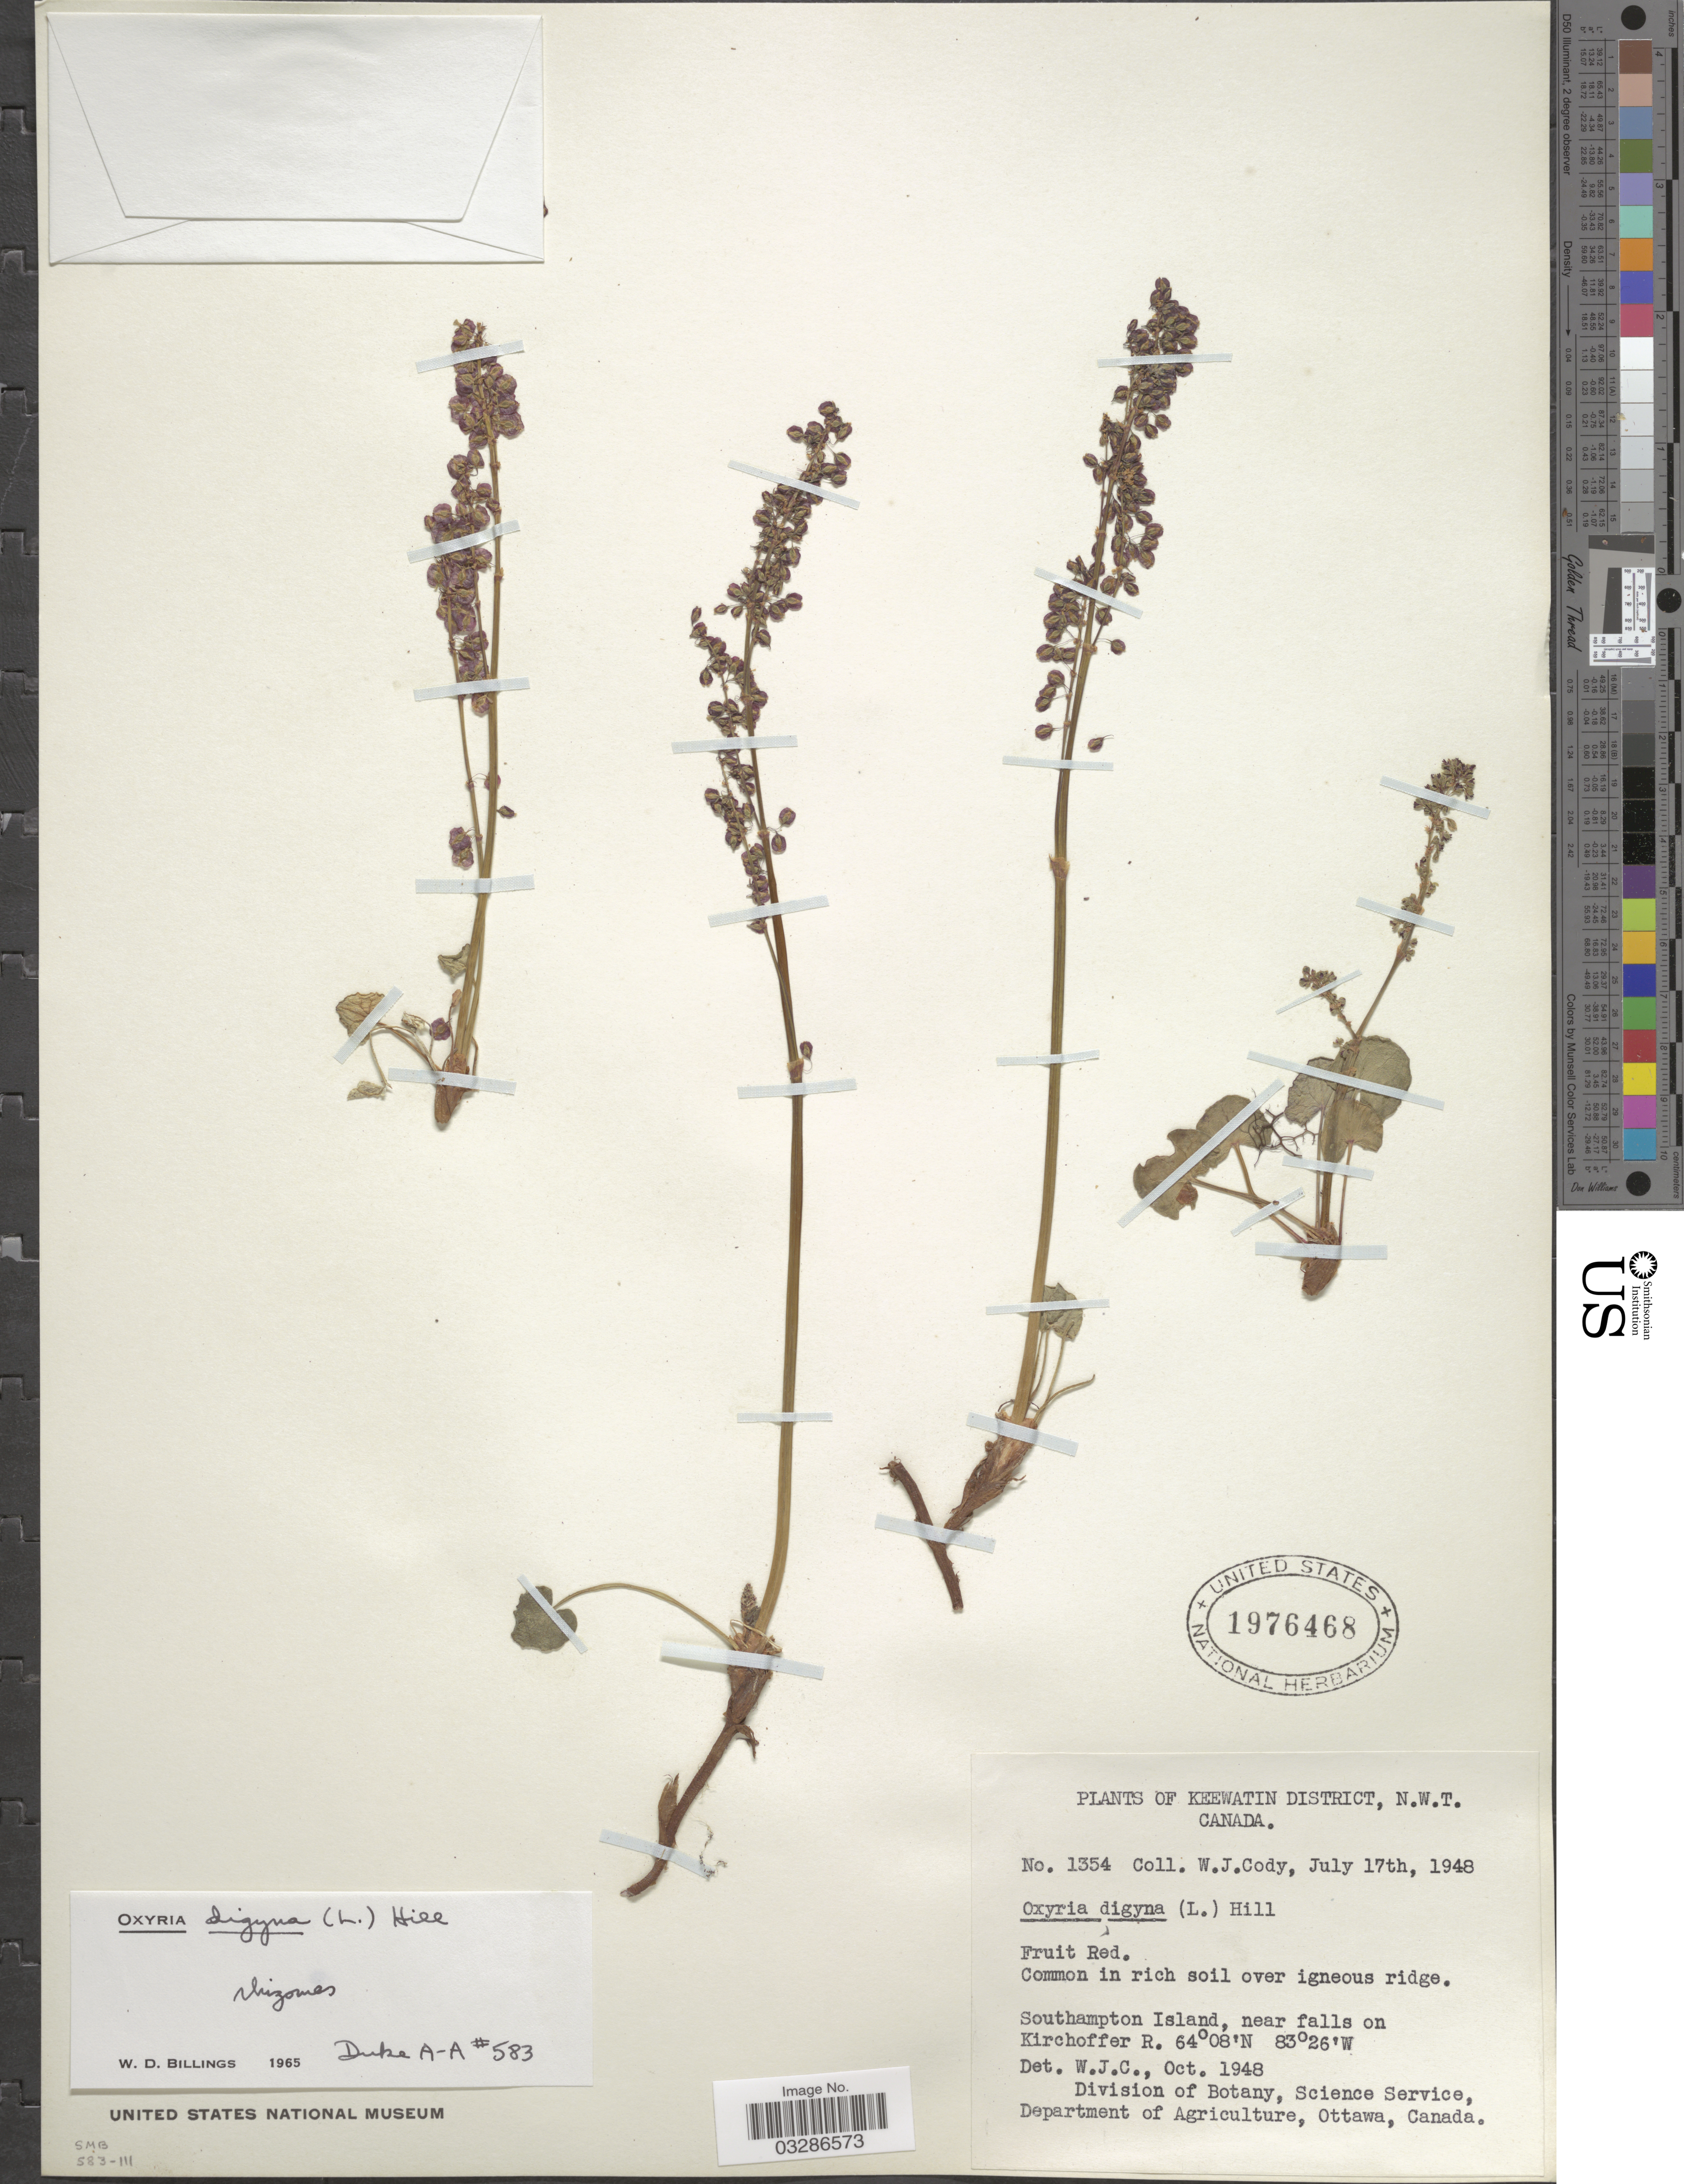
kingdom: Plantae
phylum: Tracheophyta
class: Magnoliopsida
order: Caryophyllales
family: Polygonaceae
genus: Oxyria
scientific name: Oxyria digyna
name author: (L.) Hill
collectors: W. Cody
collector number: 1354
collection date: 1948-07-17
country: Canada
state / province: Northwest Territories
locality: Keewatin District, Southampton Island, near falls on Kirchoffer.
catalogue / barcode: US 1976468